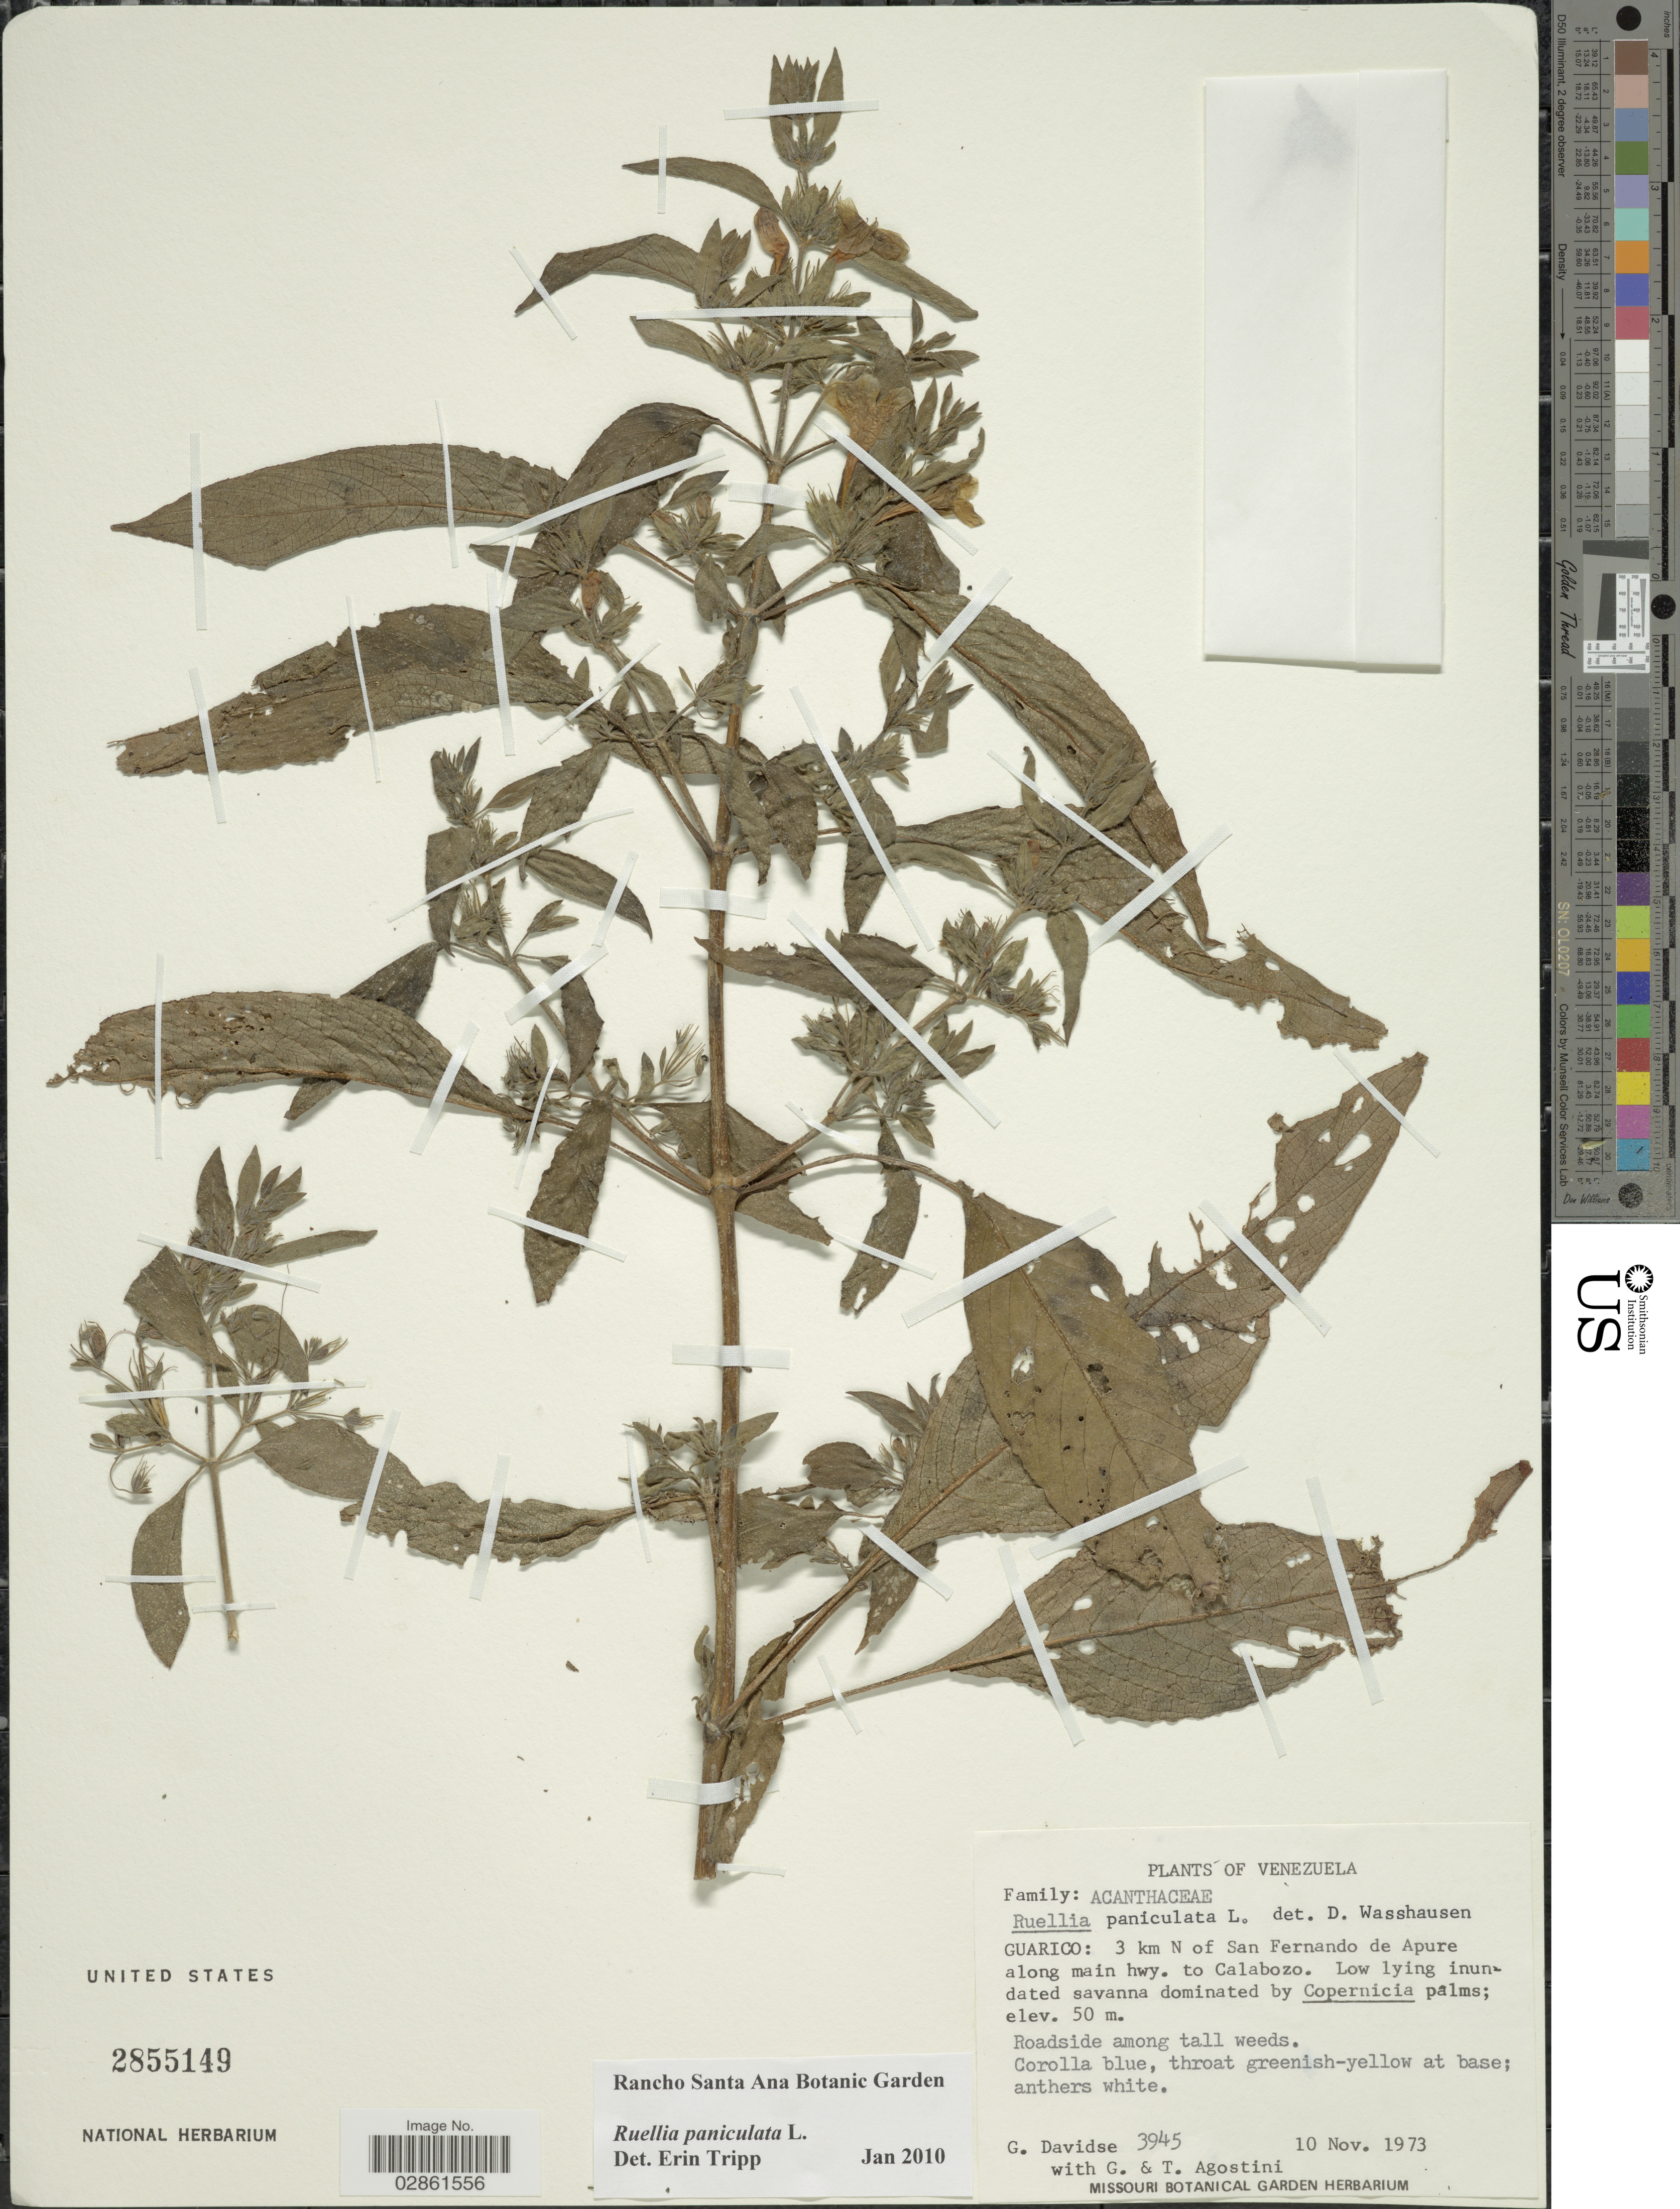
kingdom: Plantae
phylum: Tracheophyta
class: Magnoliopsida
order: Lamiales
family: Acanthaceae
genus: Ruellia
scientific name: Ruellia paniculata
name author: L.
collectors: G. Davidse, G. Agostini & T. Agostini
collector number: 3945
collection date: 1973-11-10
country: Venezuela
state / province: Guárico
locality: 3 km N of San Fernando de Apure along main hwy. to Calabozo.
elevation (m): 50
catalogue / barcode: US 2855149